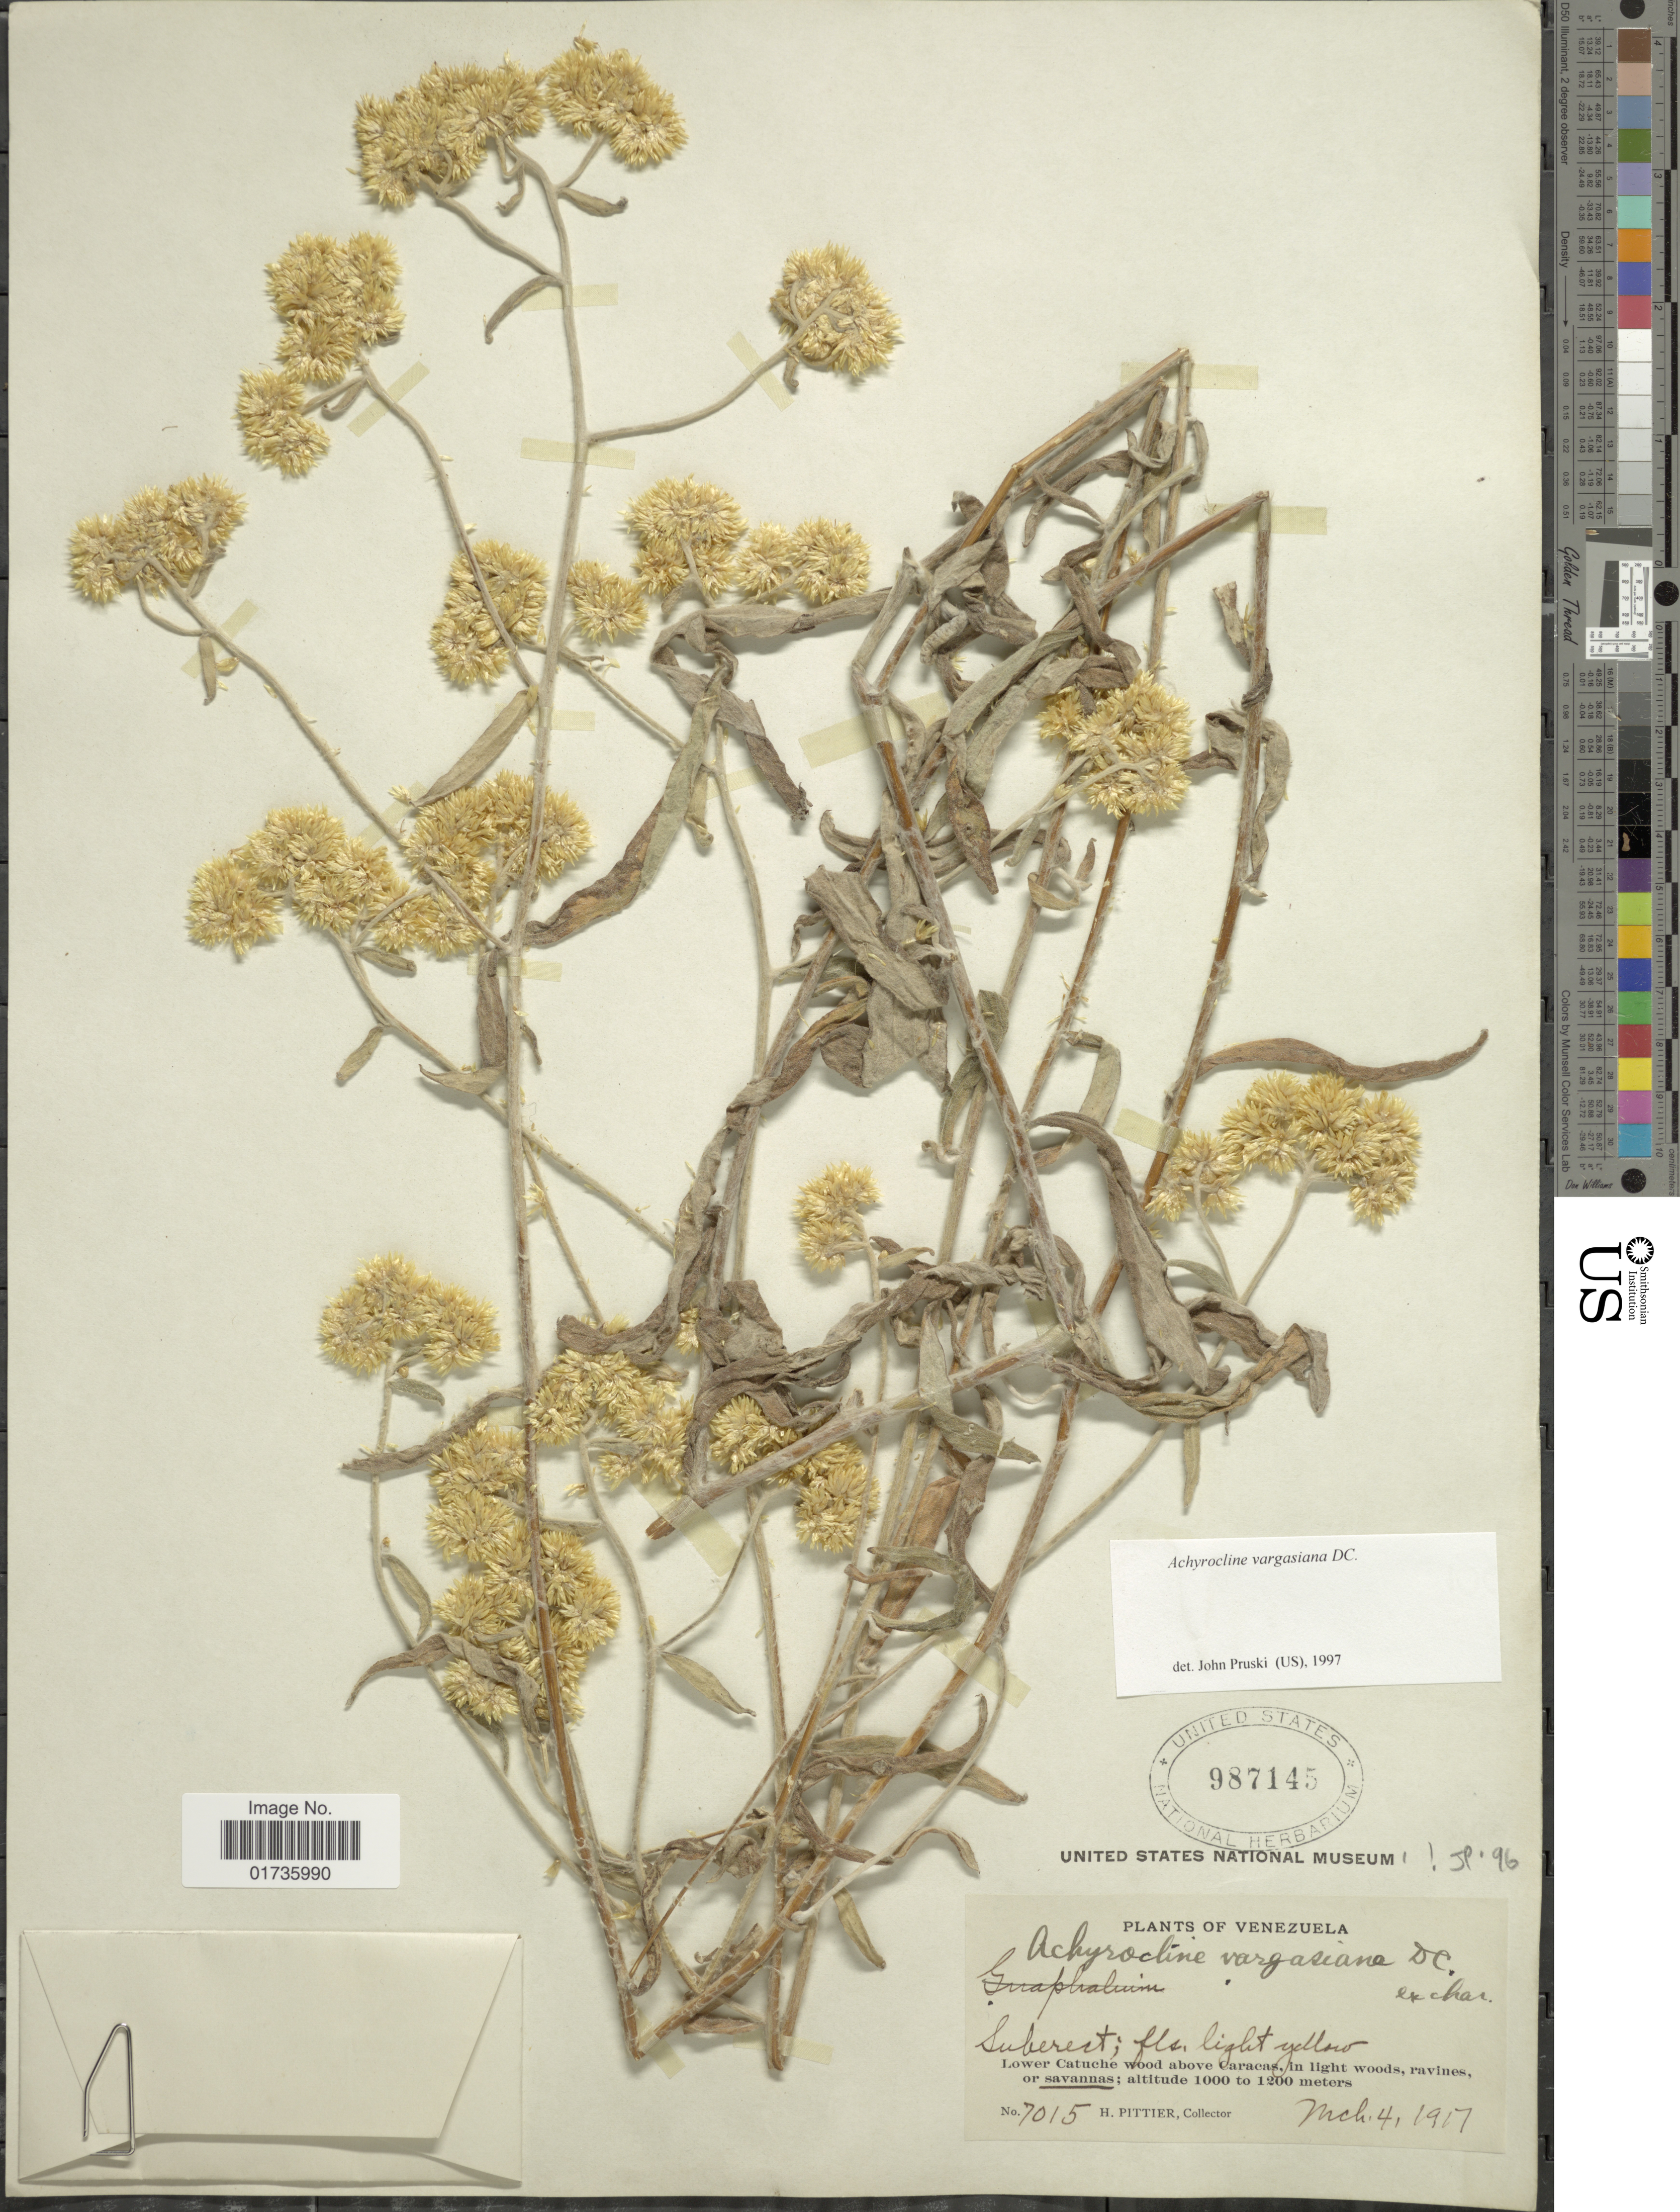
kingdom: Plantae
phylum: Tracheophyta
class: Magnoliopsida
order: Asterales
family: Asteraceae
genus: Achyrocline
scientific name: Achyrocline vargasiana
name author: DC.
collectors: H. F. Pittier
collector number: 7015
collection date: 1917-03-04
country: Venezuela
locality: Lower Catuche wood above Caracas, in light woods, ravines or savannas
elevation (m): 1000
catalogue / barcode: US 987145